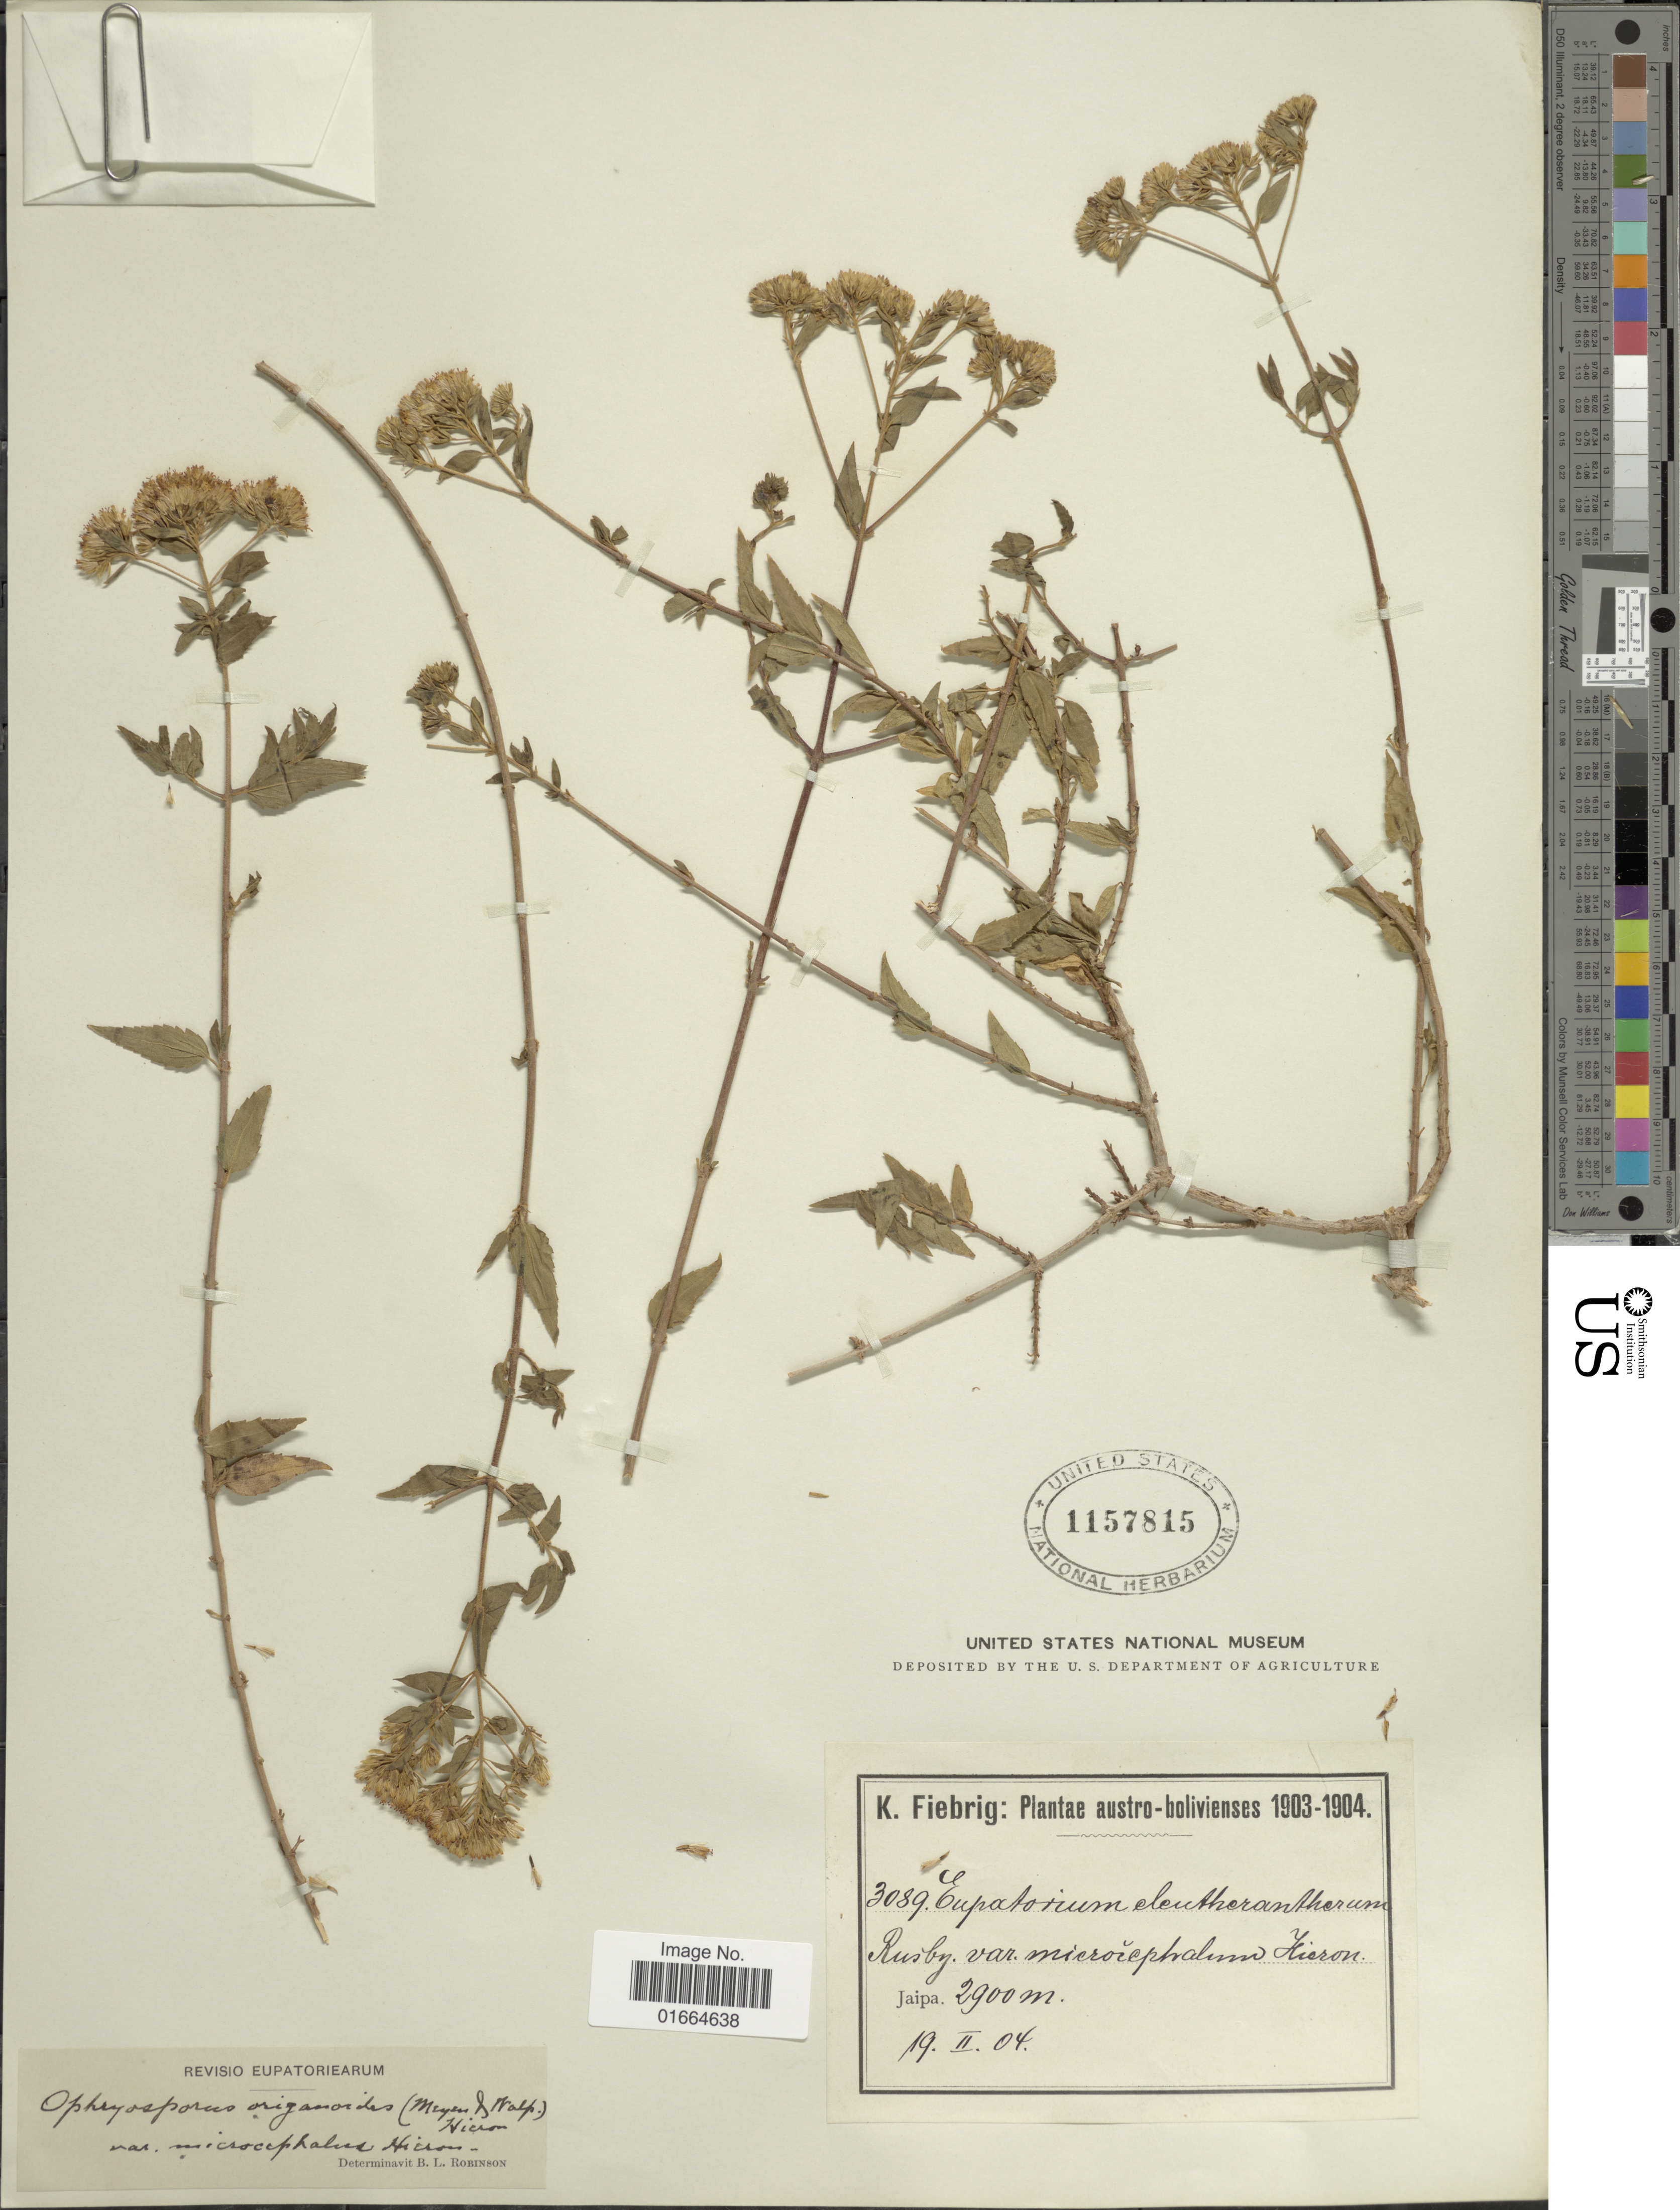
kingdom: Plantae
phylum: Tracheophyta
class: Magnoliopsida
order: Asterales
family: Asteraceae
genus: Ophryosporus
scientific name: Ophryosporus heptanthus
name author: (Sch. Bip. ex Wedd.) R.M. King & H. Rob.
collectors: K. Fiebrig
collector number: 3089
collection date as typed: Transcribed d/m/y: 19/2/4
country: Bolivia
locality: Jaipa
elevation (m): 2900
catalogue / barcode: US 1157815